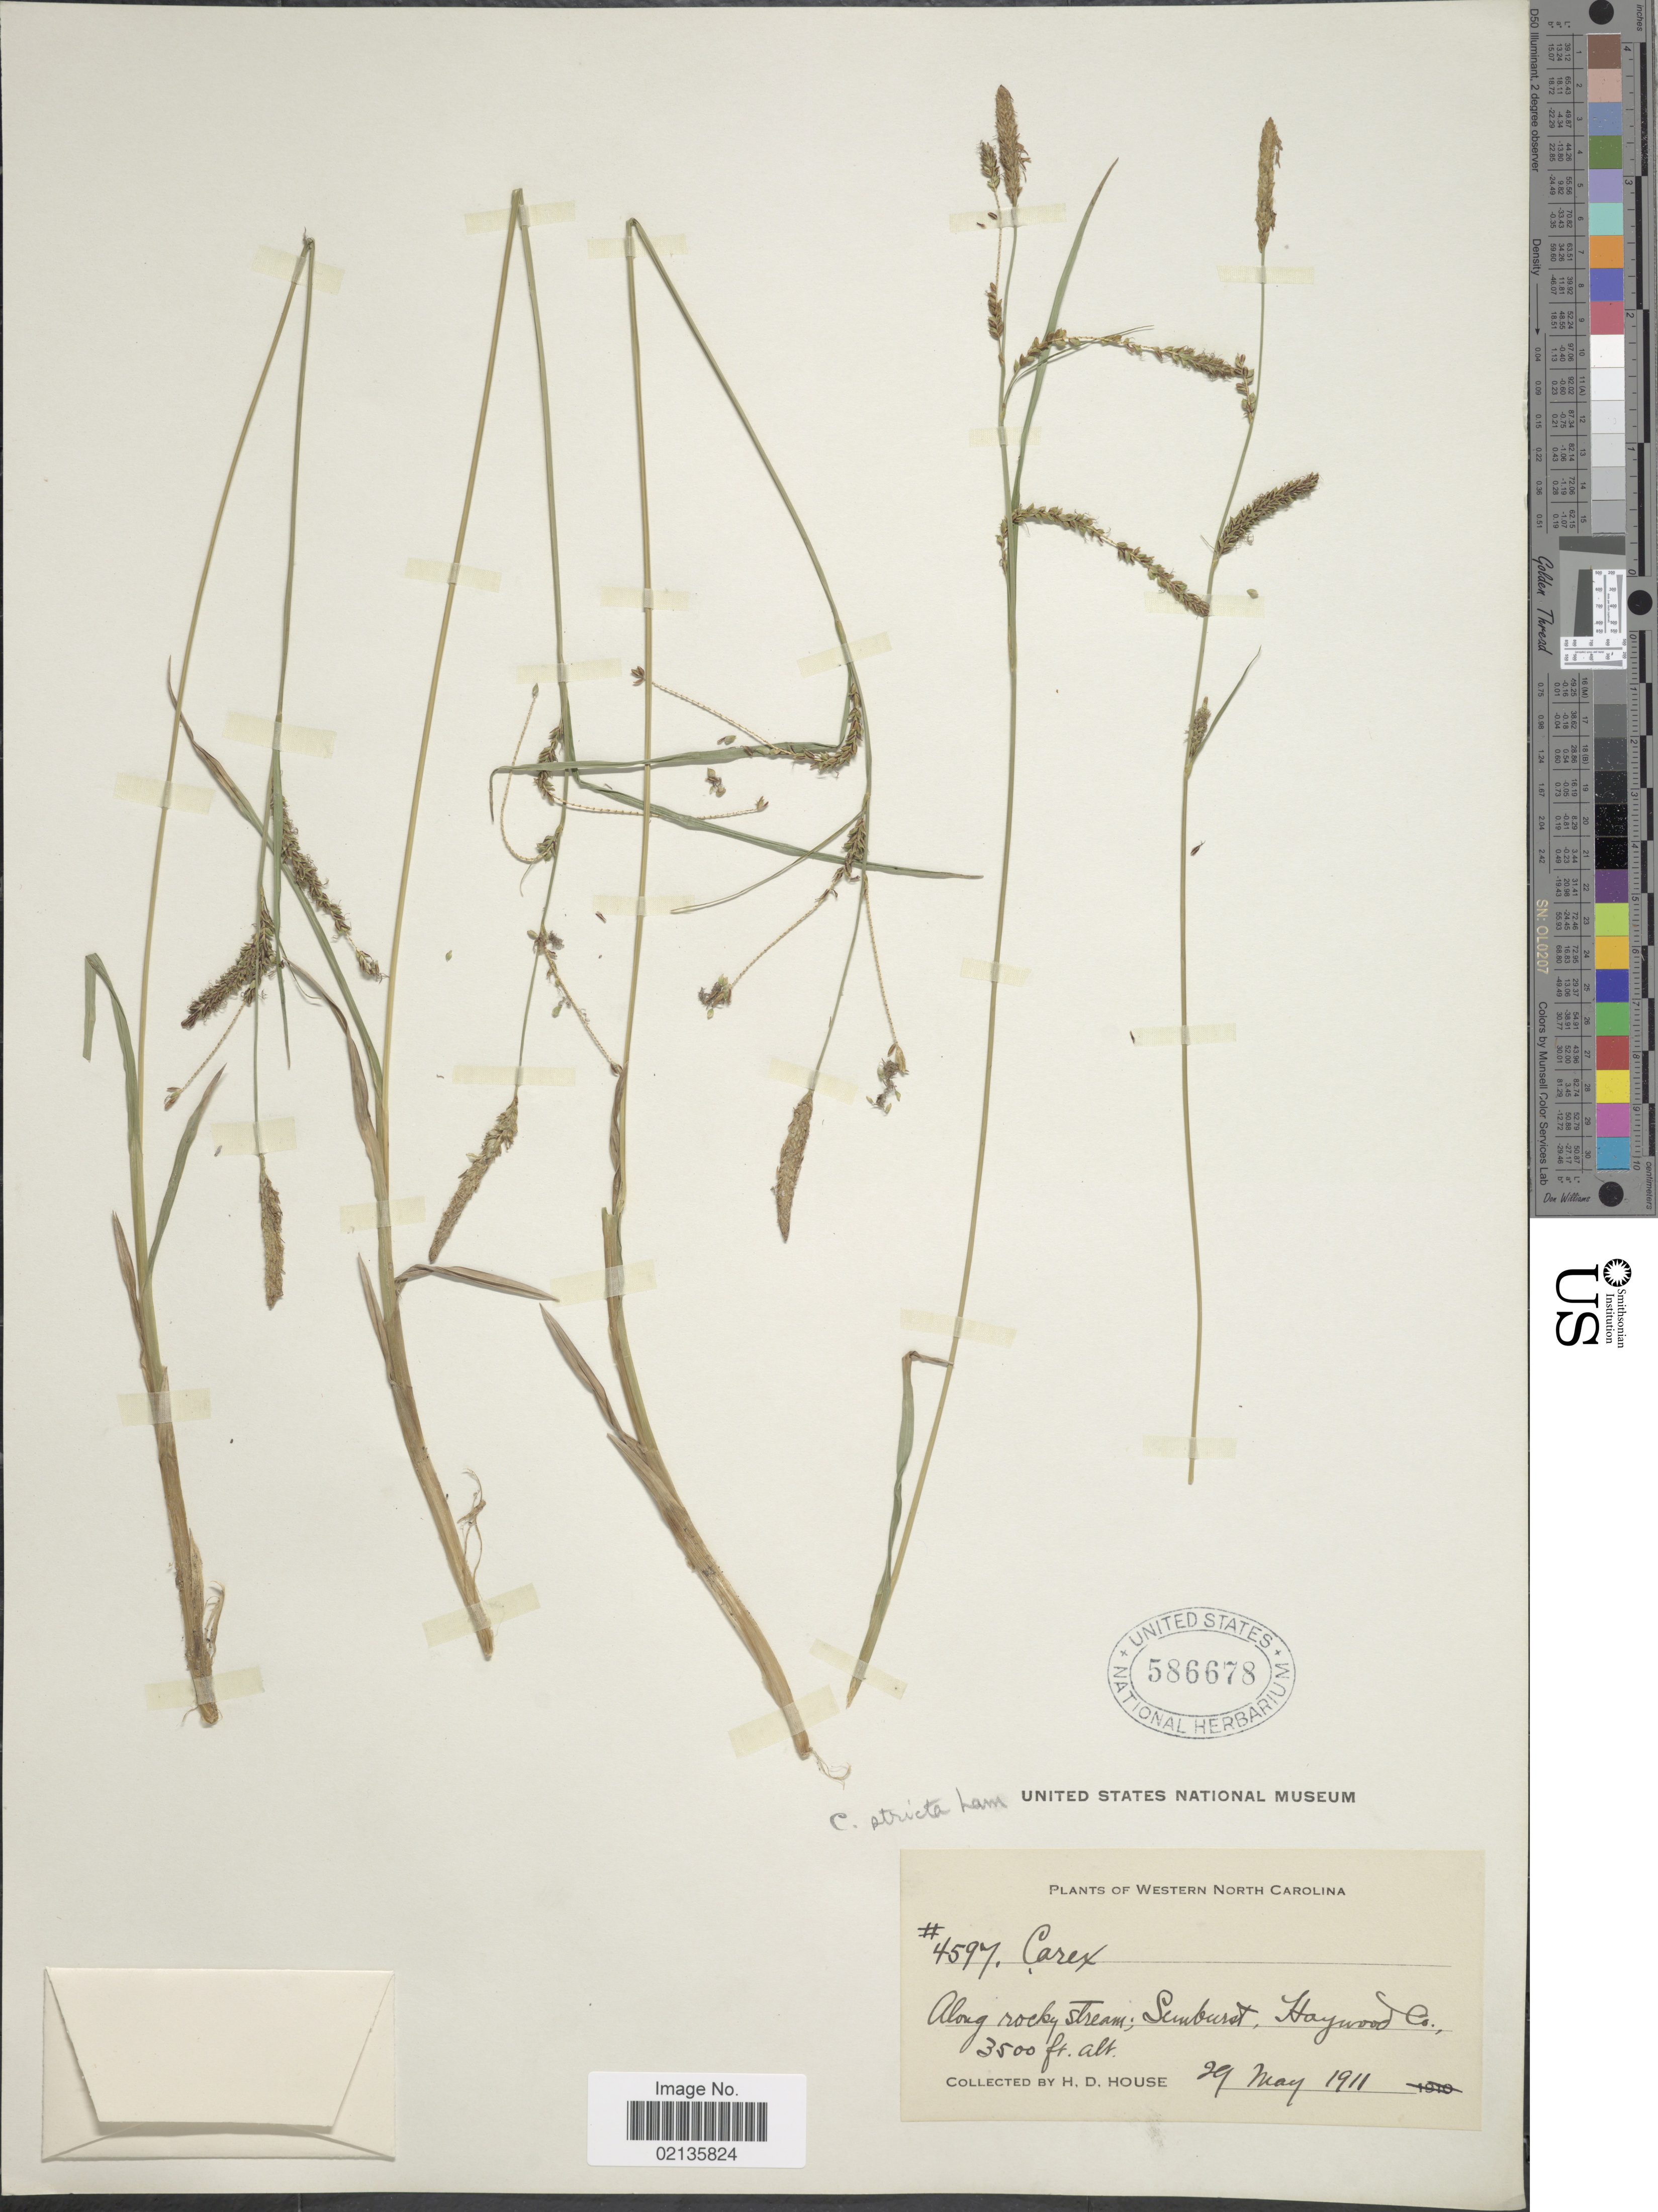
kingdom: Plantae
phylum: Tracheophyta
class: Liliopsida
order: Poales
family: Cyperaceae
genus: Carex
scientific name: Carex stricta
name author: Lam.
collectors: H. D. House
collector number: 4597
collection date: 1911-05-29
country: United States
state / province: North Carolina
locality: Western North Carolina, Haywood Co.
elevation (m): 1067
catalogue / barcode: US 586678